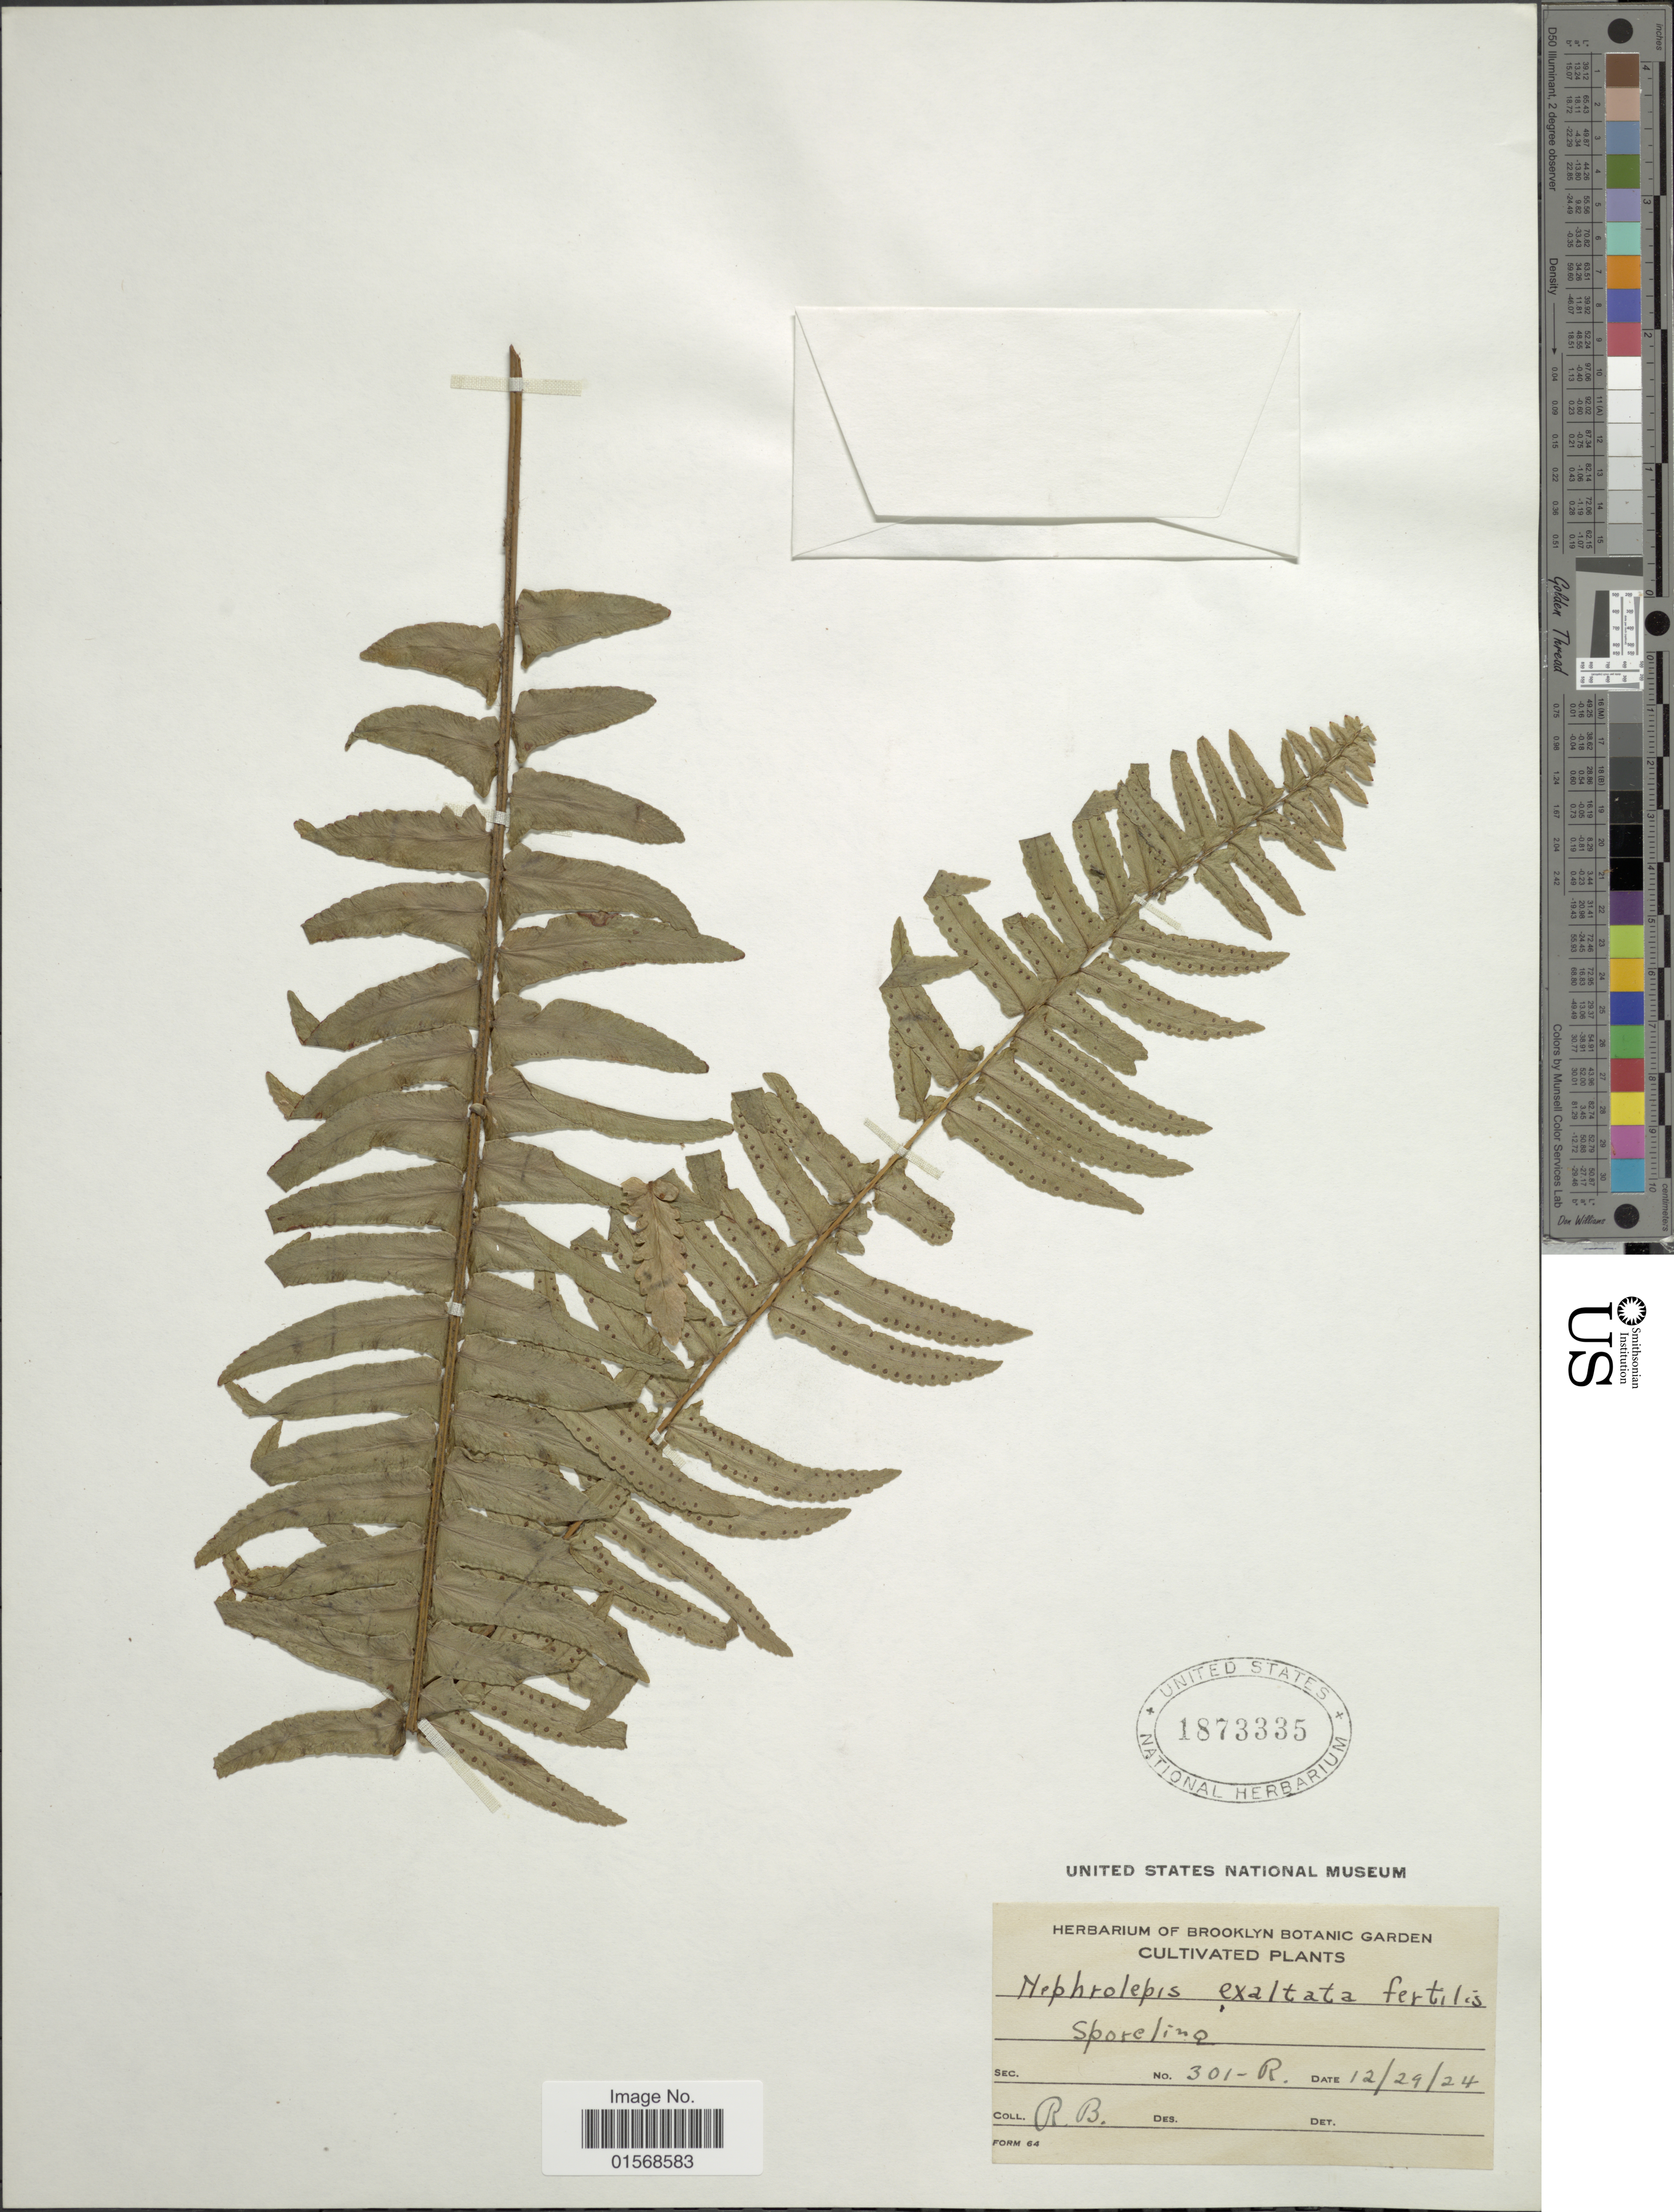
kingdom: Plantae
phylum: Tracheophyta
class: Polypodiopsida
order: Polypodiales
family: Nephrolepidaceae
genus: Nephrolepis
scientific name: Nephrolepis 'Fertilis'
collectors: R. B.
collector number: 301-R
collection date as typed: Transcribed d/m/y: 29/12/24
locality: Sporeling. [interpreted] [unsure placement]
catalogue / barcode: US 1873335